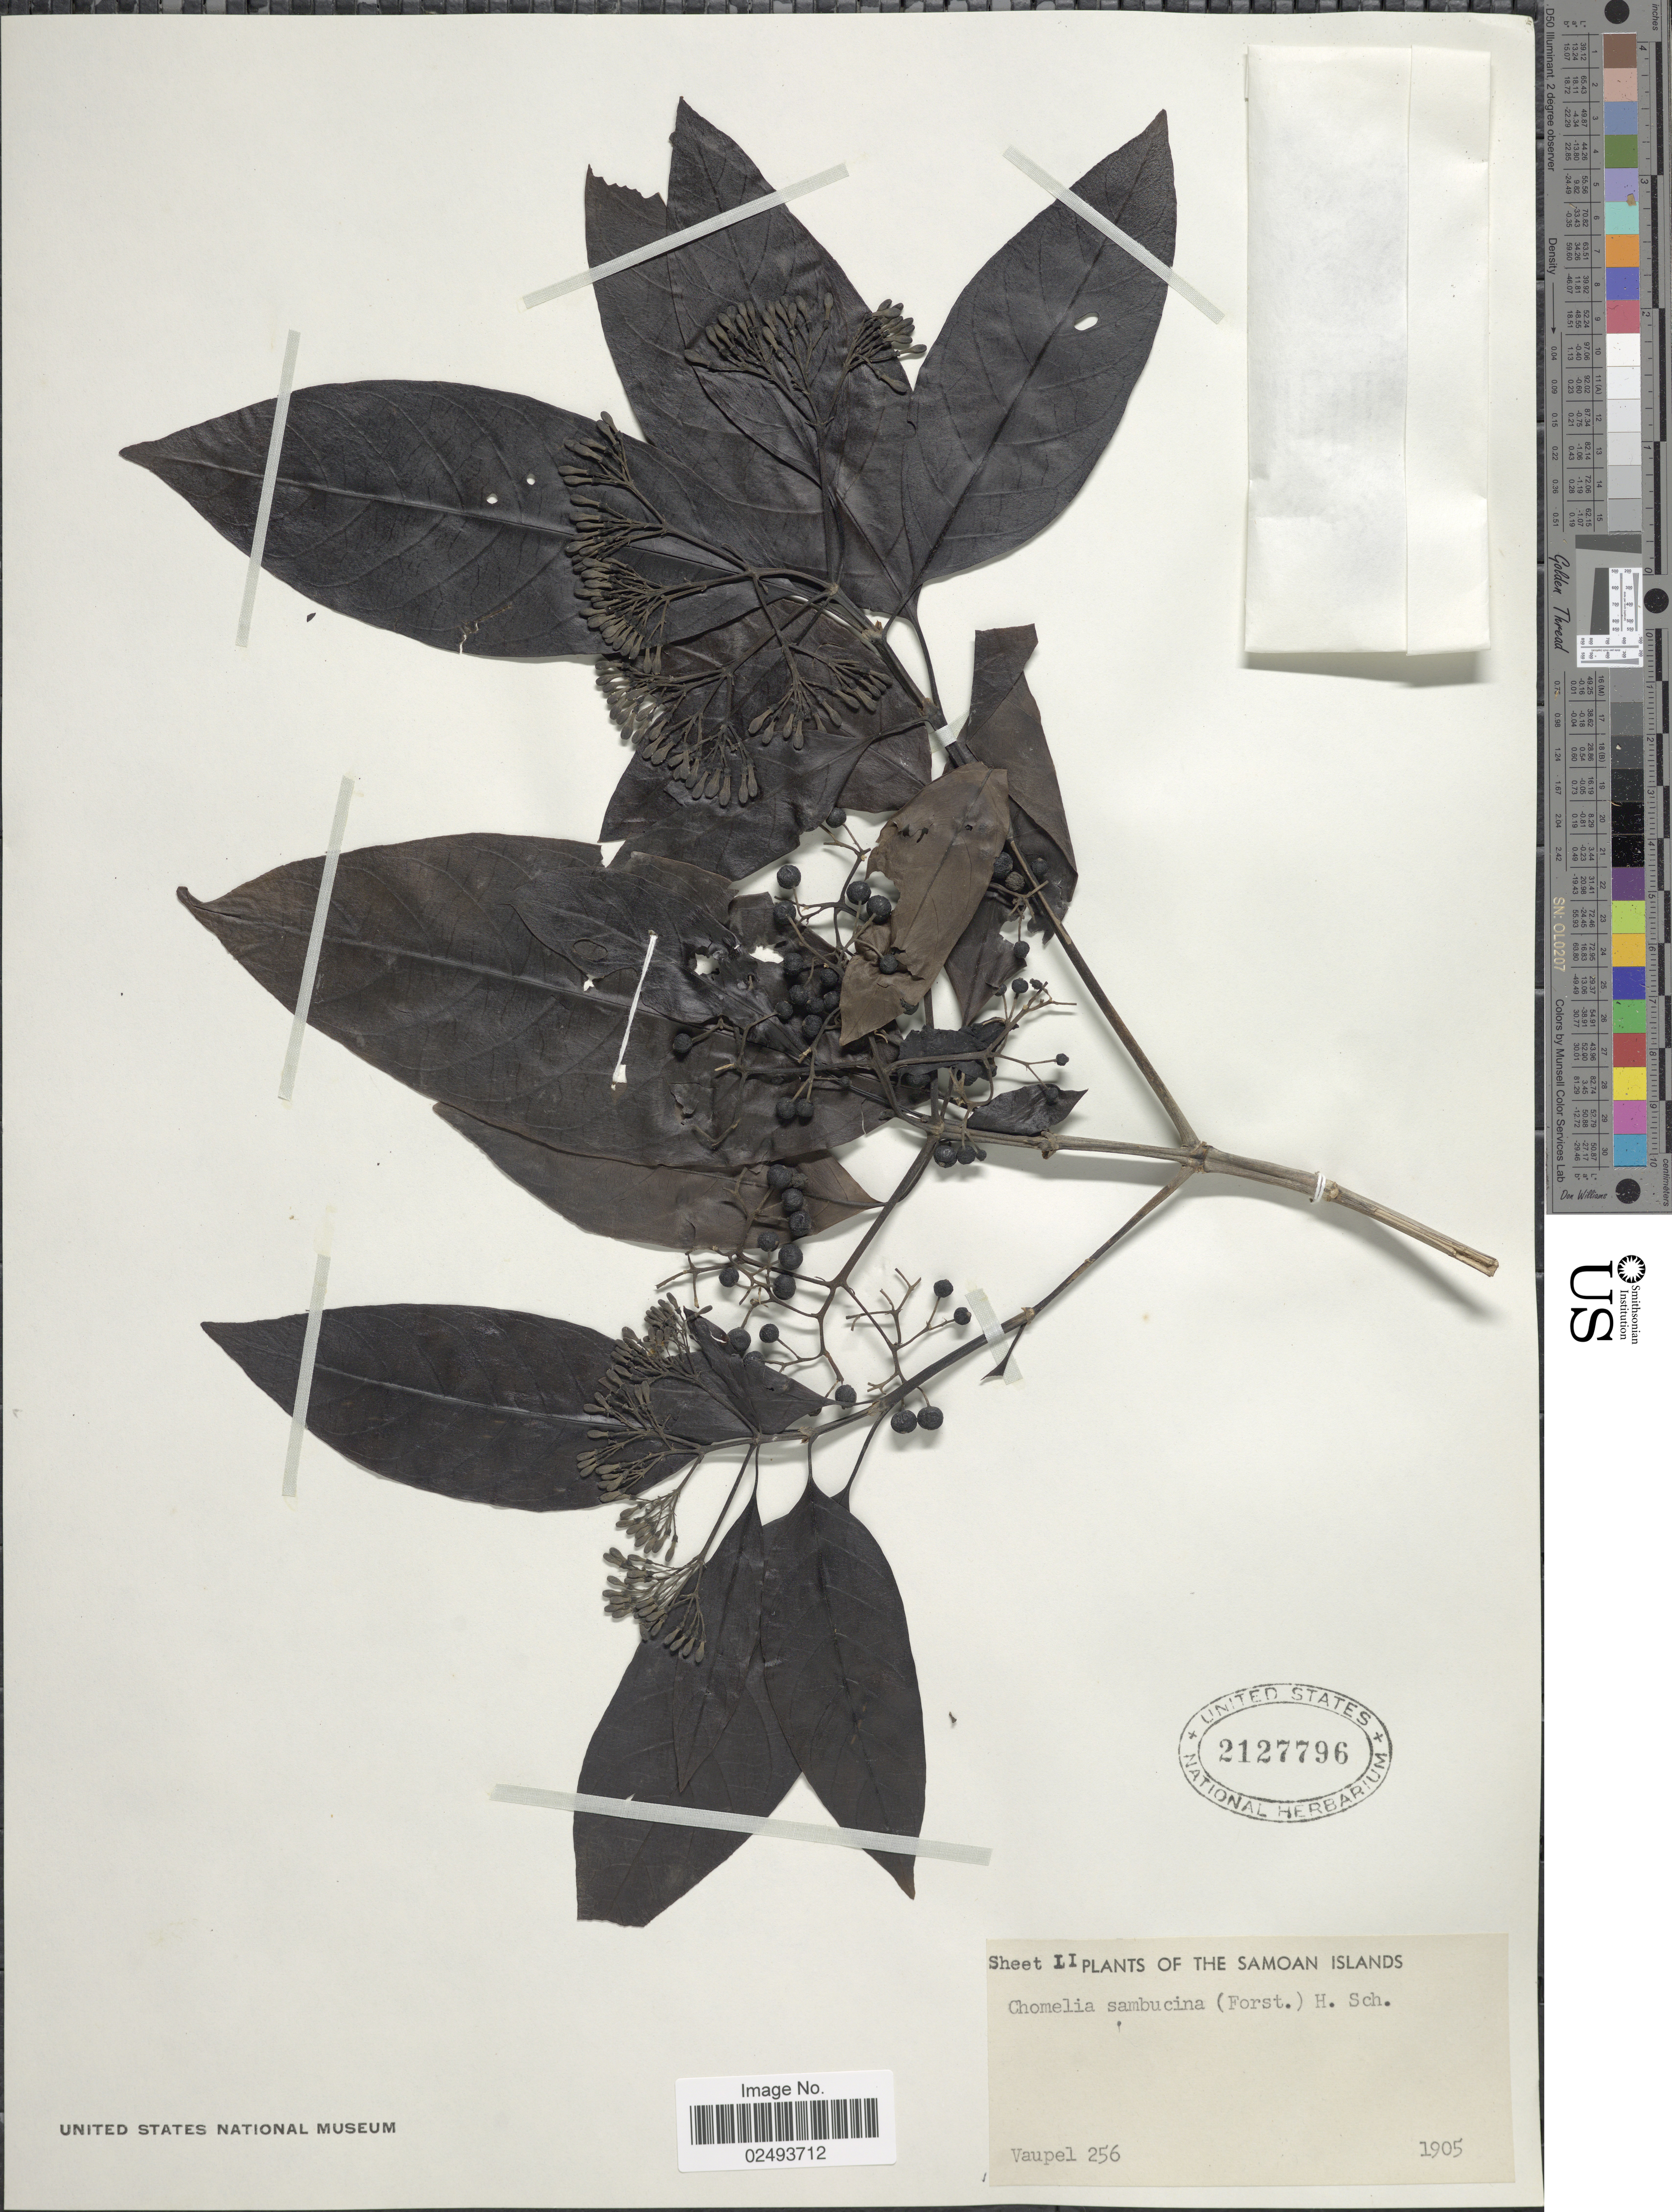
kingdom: Plantae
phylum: Tracheophyta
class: Magnoliopsida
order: Gentianales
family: Rubiaceae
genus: Tarenna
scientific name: Tarenna sambucina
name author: (G. Forst.) Drake ex Durand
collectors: Vaupel, --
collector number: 256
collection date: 1905-04-11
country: Samoa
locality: The Samoan Islands, Vaipouli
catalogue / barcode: US 2127796